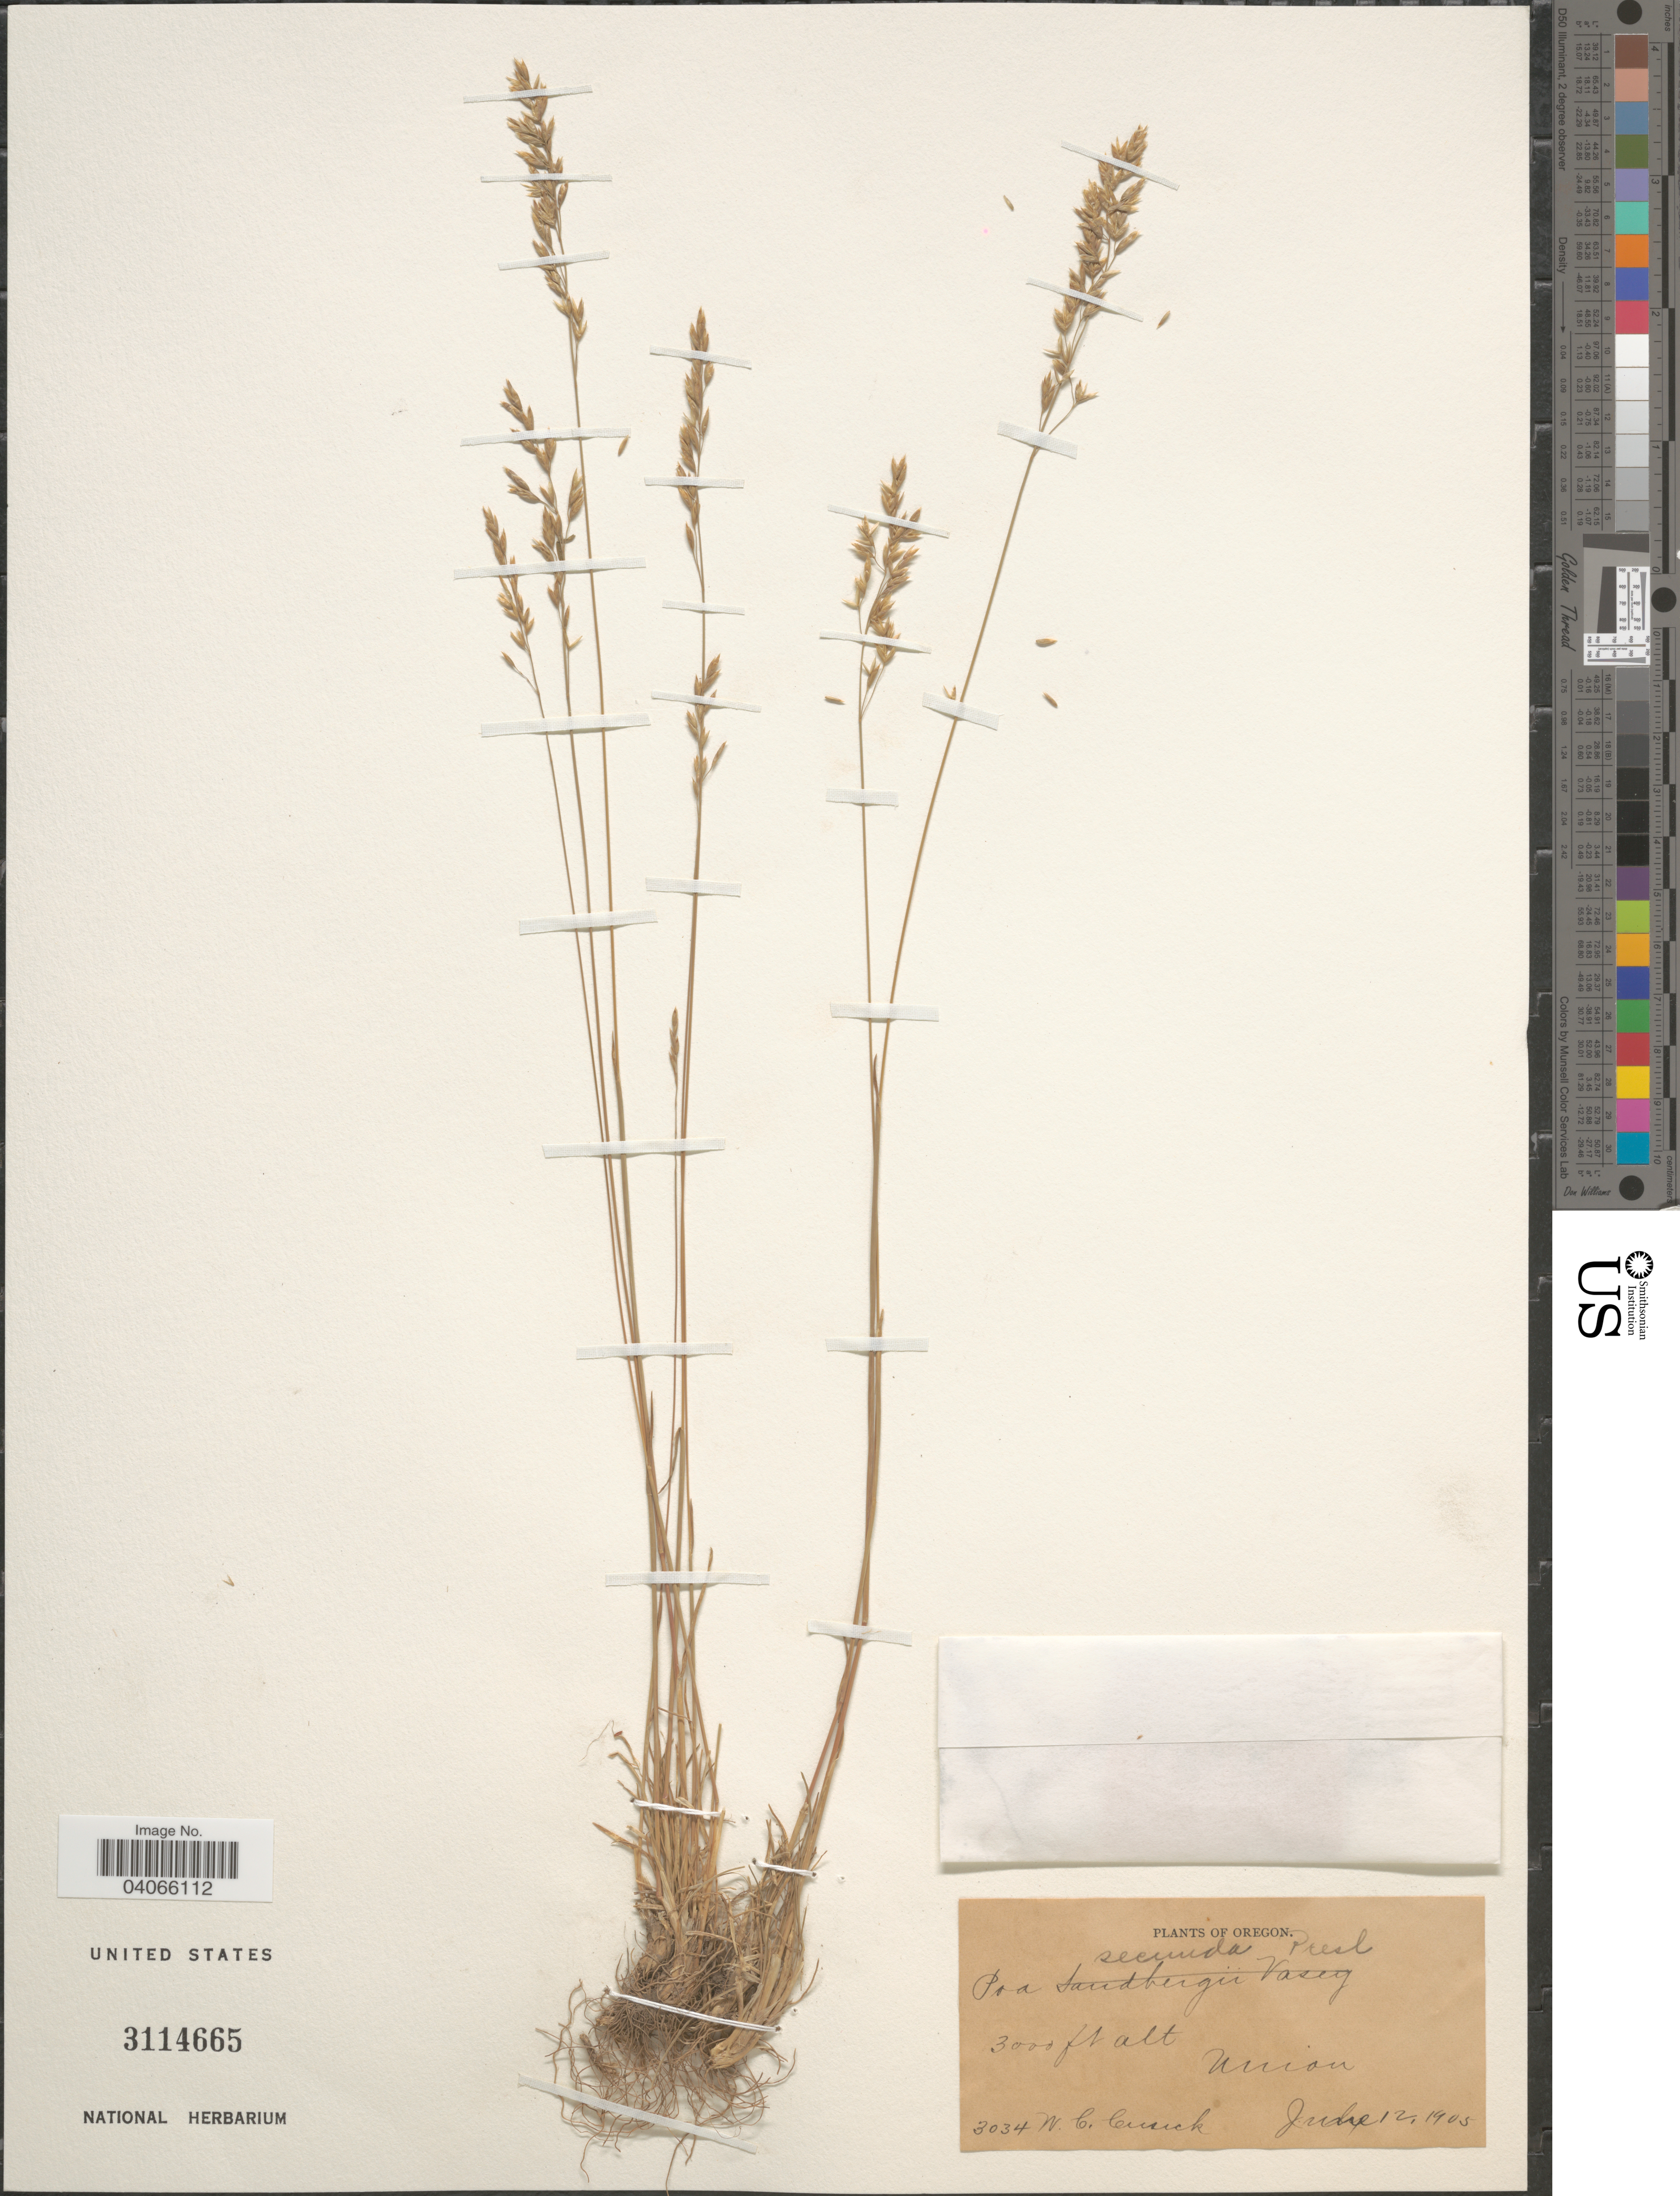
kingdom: Plantae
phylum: Tracheophyta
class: Liliopsida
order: Poales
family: Poaceae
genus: Poa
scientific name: Poa secunda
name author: J. Presl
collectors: W. C. Cusick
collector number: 3034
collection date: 1905-06-12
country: United States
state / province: Oregon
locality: Union.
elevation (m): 914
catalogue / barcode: US 3114665